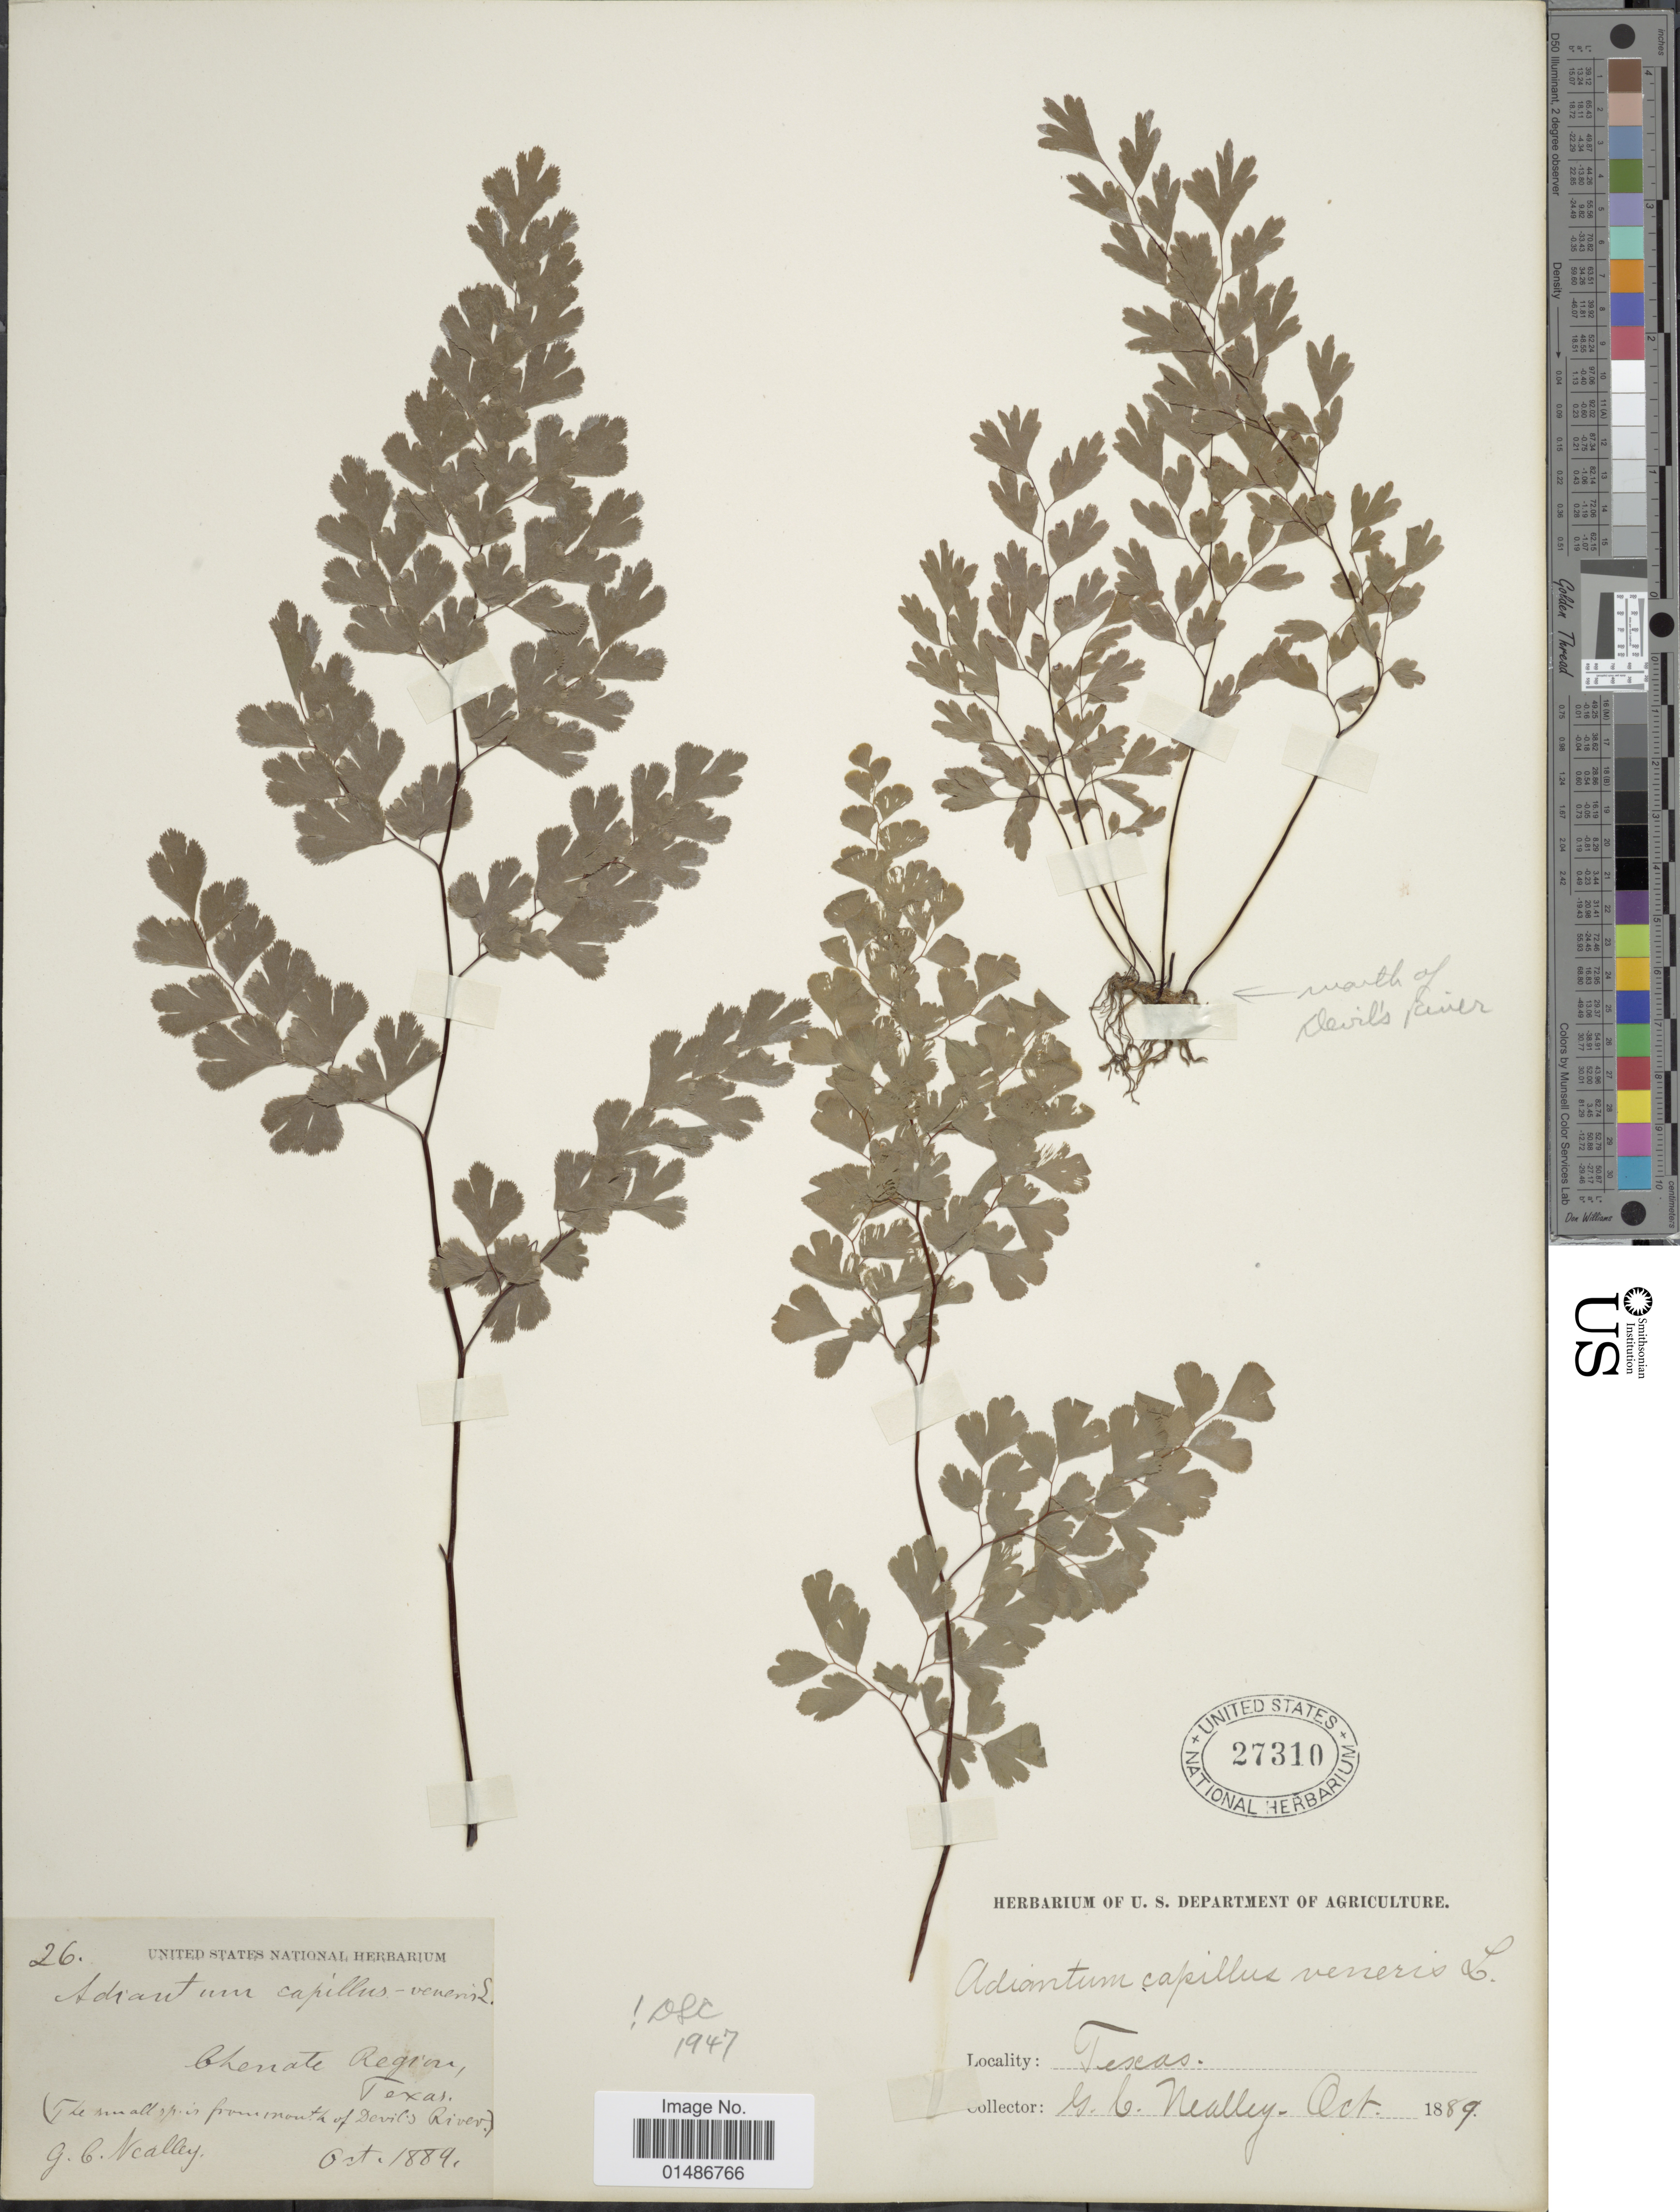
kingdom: Plantae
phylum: Tracheophyta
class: Polypodiopsida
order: Polypodiales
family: Pteridaceae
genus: Adiantum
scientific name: Adiantum capillus-veneris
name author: L.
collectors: G. Neally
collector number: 26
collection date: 1889-10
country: United States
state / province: Texas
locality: Ghenate Region.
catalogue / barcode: US 27310